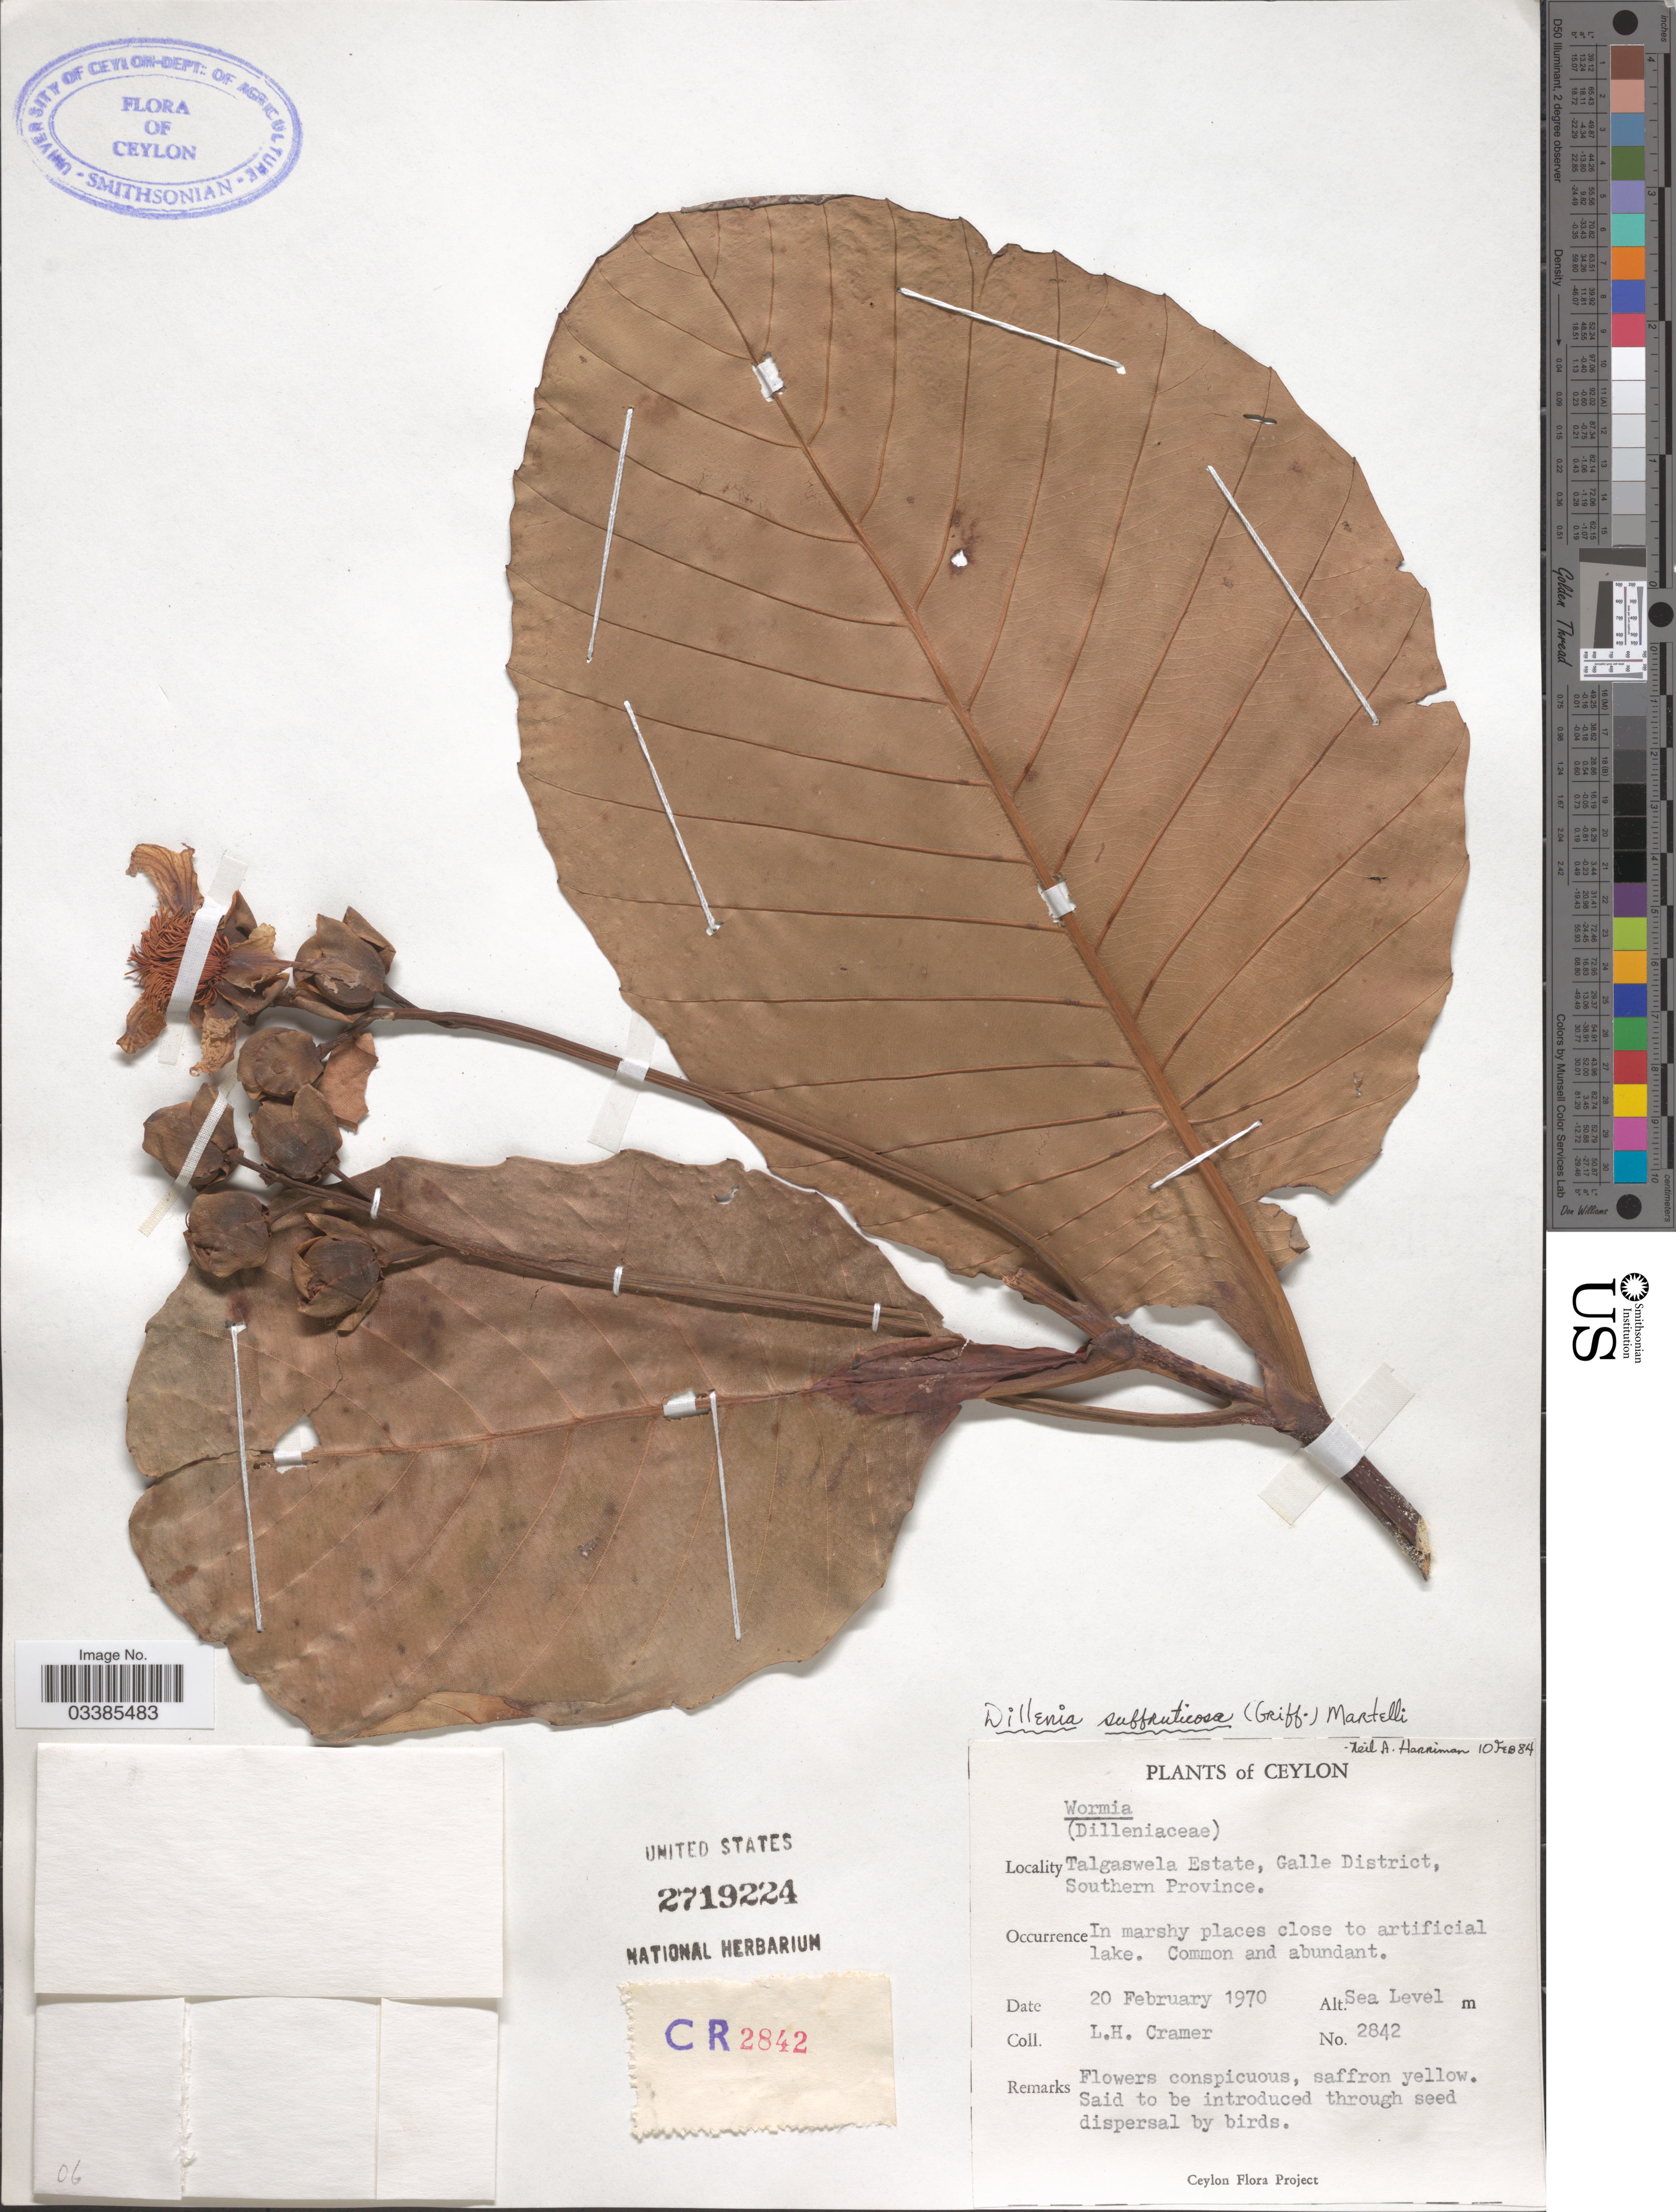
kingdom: Plantae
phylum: Tracheophyta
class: Magnoliopsida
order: Dilleniales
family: Dilleniaceae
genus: Dillenia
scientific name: Dillenia suffruticosa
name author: (Griff. ex Hook. f. & Thomson) Martelli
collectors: L. H. Cramer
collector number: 2842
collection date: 1970-02-20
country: Sri Lanka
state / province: Southern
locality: Ceylon. Talgaswela Estate, Galle District.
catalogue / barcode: US 2719224